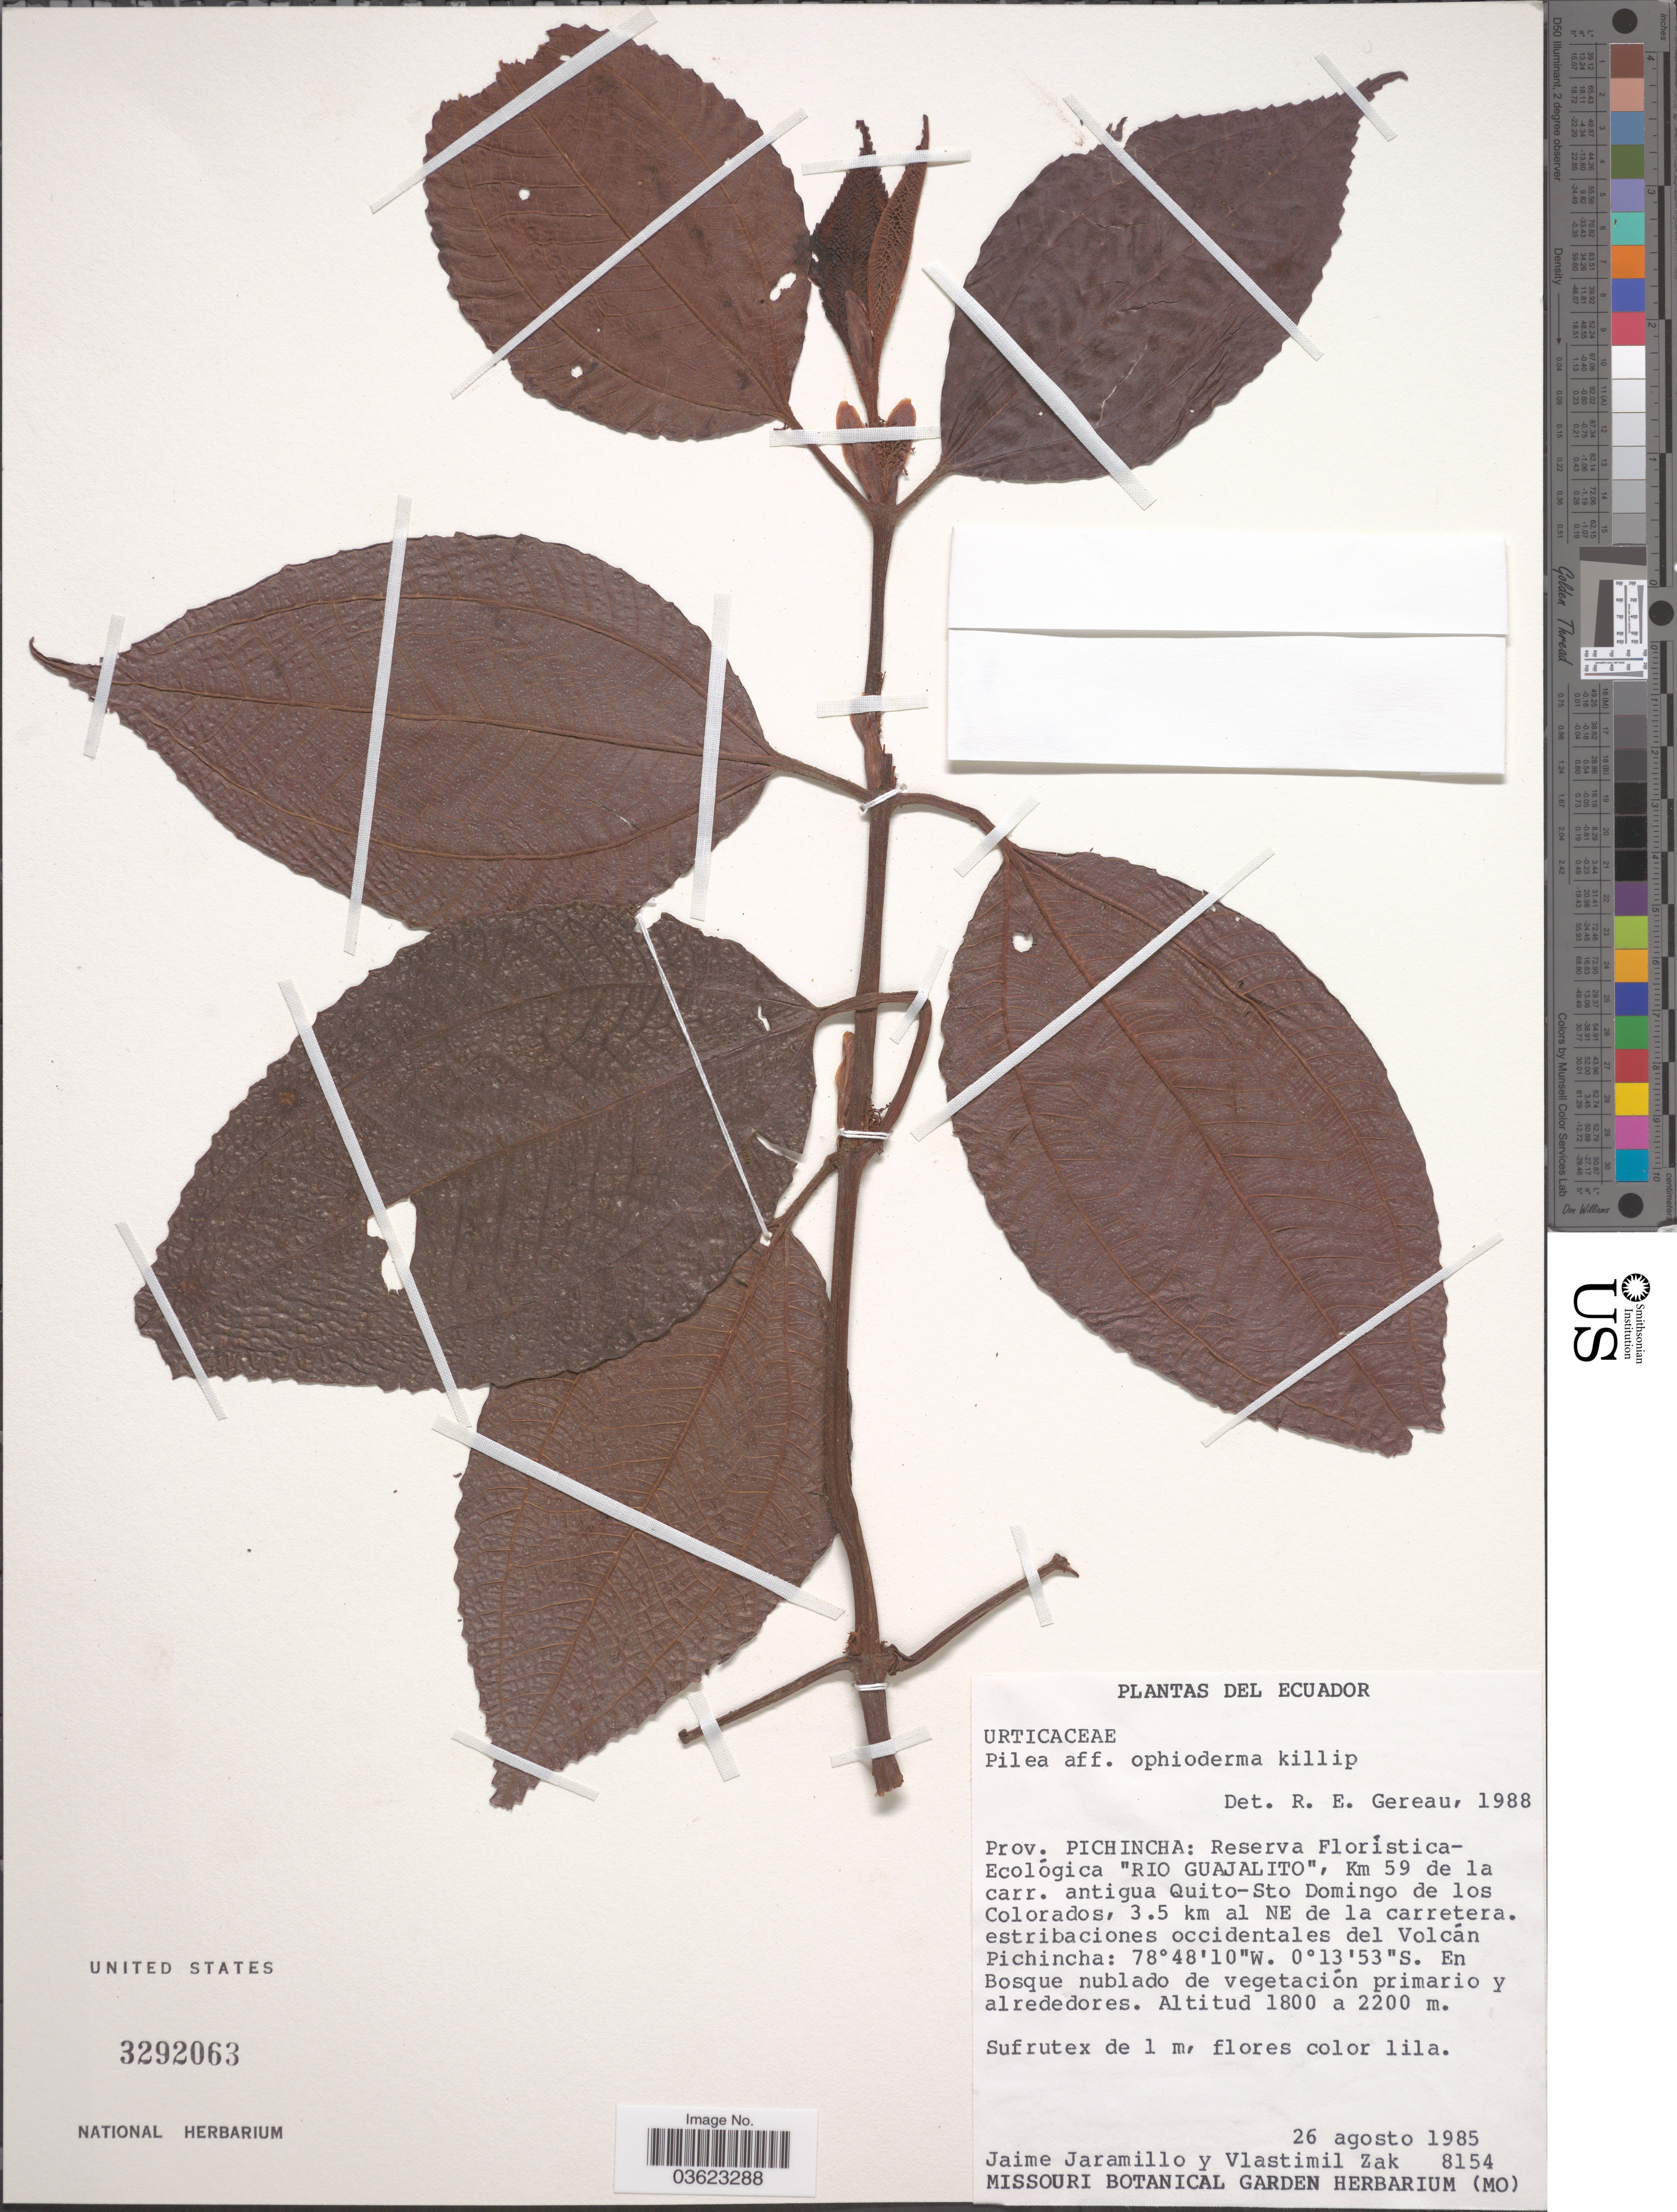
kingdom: Plantae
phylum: Tracheophyta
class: Magnoliopsida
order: Rosales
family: Urticaceae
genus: Pilea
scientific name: Pilea ophioderma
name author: Killip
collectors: J. Jaramillo & V. Zak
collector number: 8154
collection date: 1985-08-26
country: Ecuador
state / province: Pichincha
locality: Reserva Florística-Ecológica "Rio Guajalito", KM 59 de la carr. antigua Quito-Sto Domingo de los Colorados, 3.5 km al NE de la carretera. estribaciones occidentales del Volcán Pichincha.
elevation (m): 1800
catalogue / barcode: US 3292063